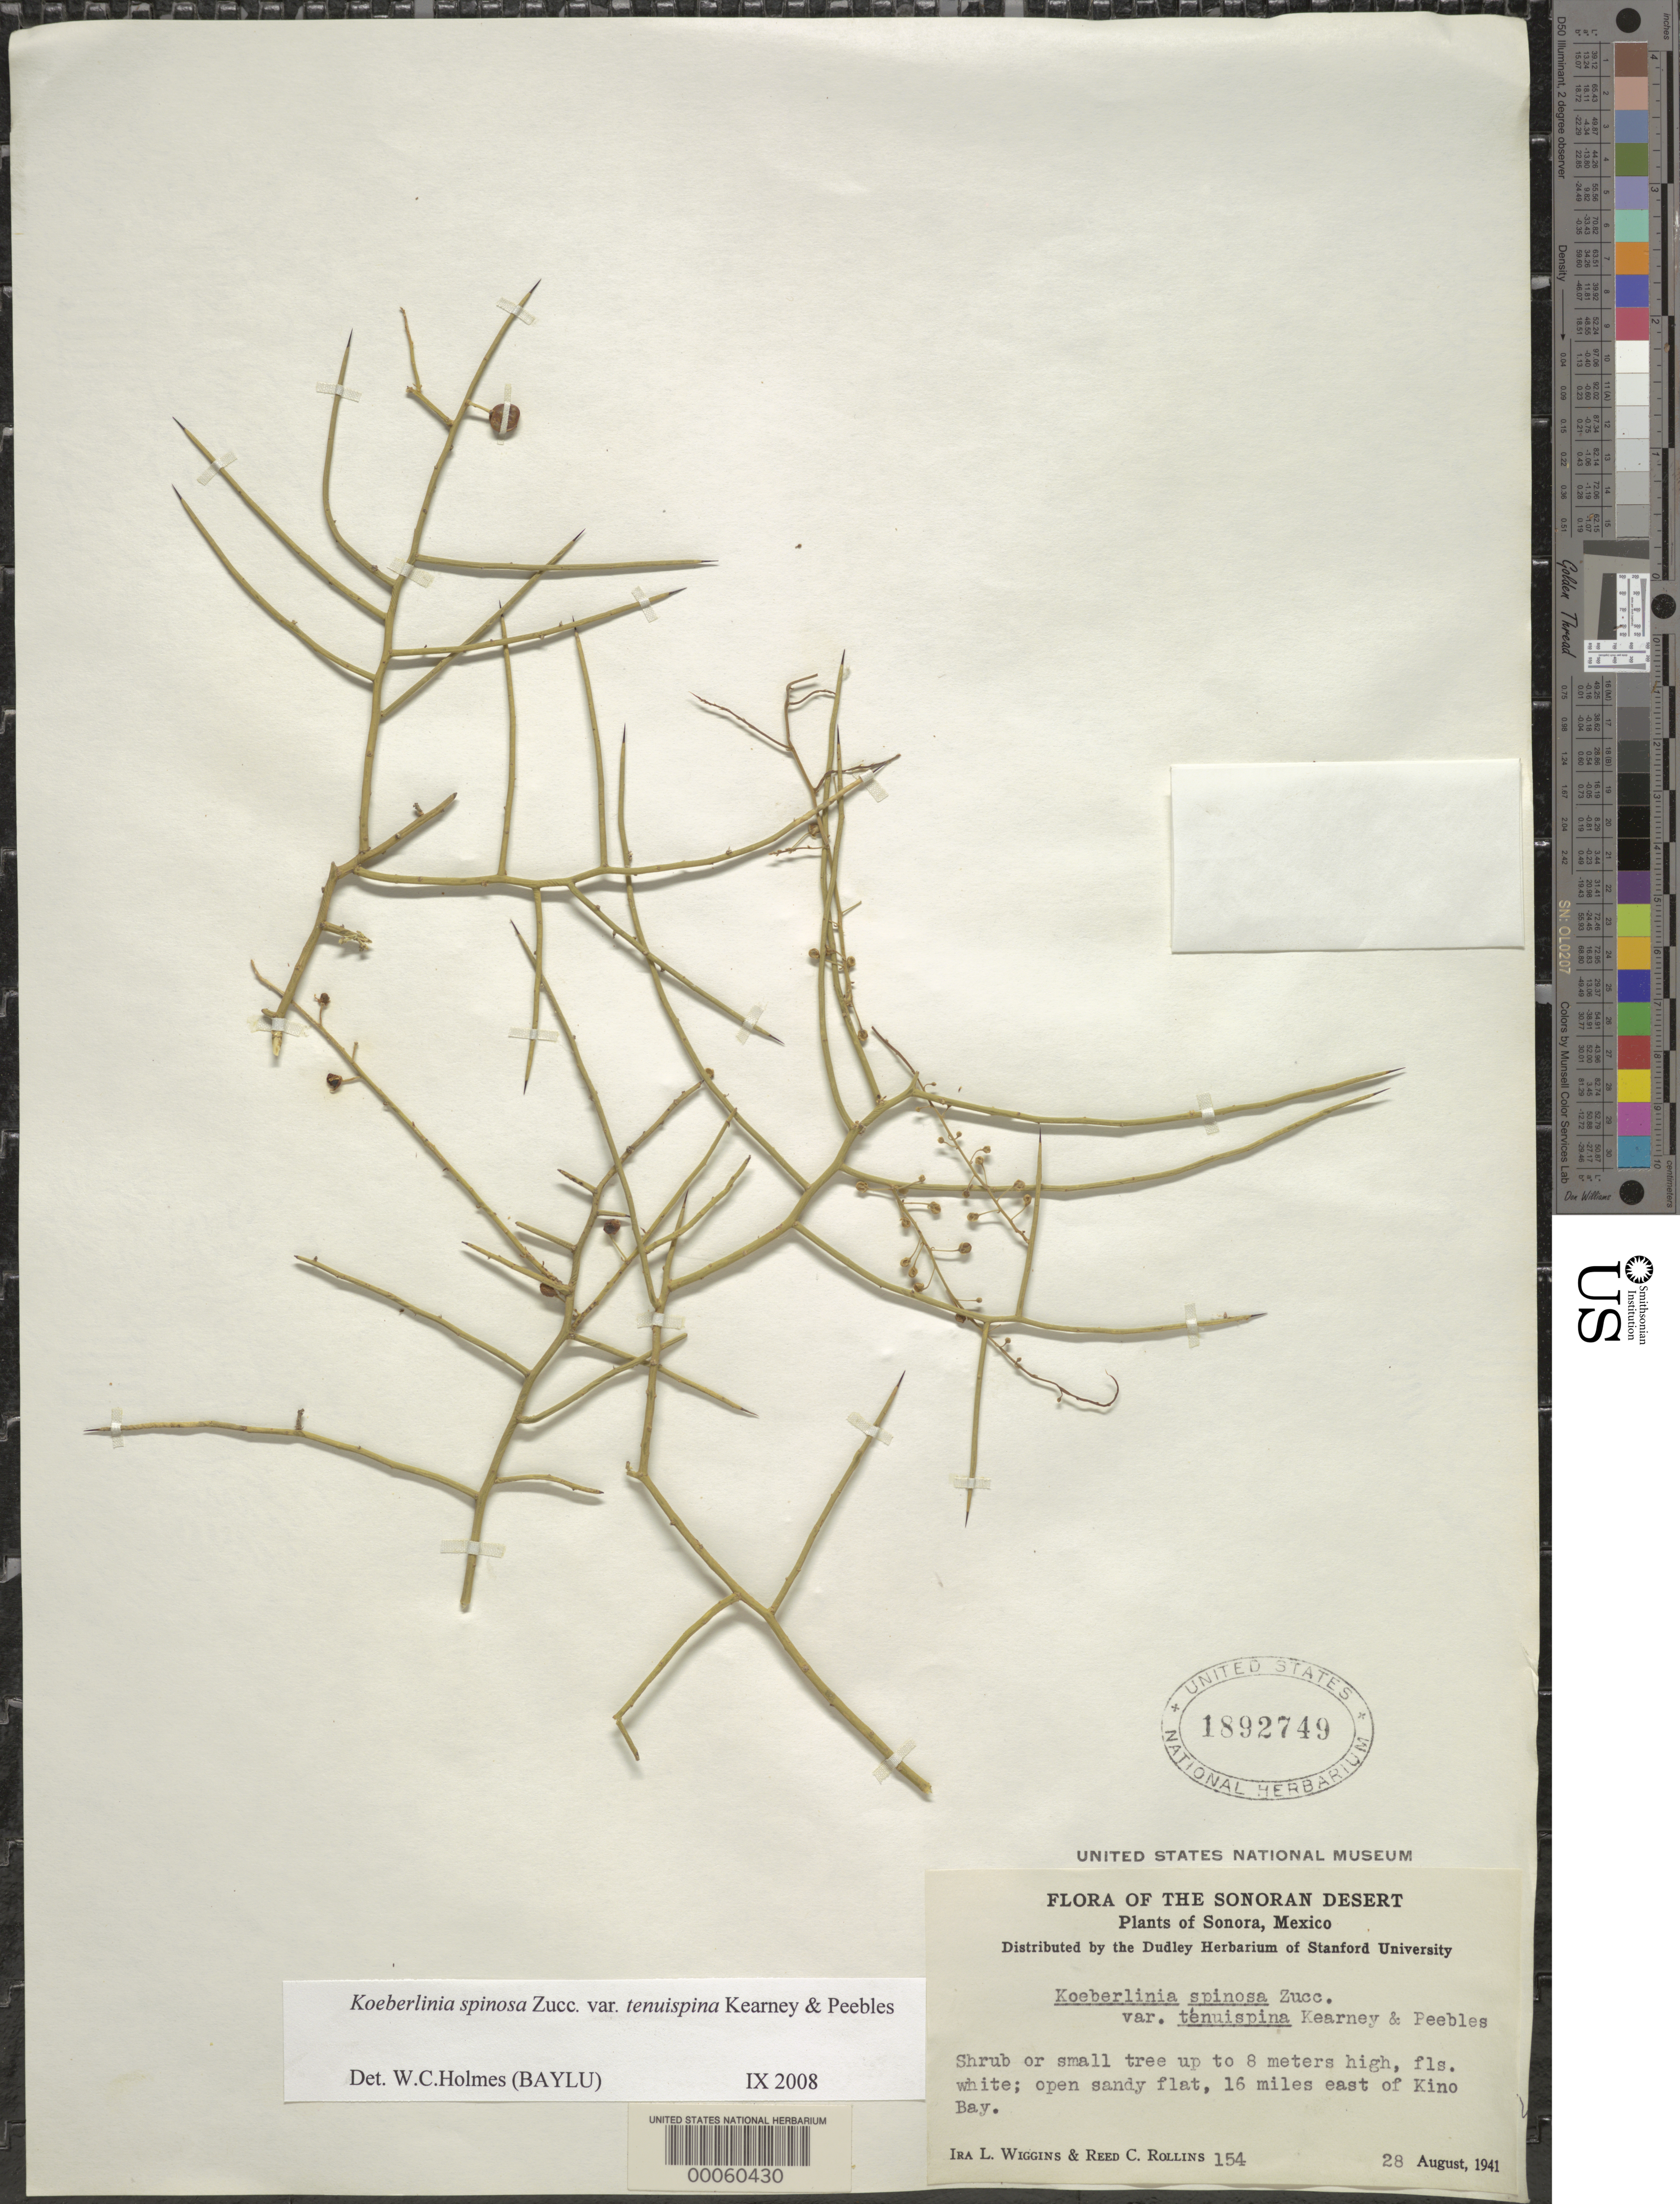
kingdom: Plantae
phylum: Tracheophyta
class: Magnoliopsida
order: Brassicales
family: Koeberliniaceae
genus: Koeberlinia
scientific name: Koeberlinia spinosa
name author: Zucc.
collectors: I. L. Wiggins & R. C. Rollins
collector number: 154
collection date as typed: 28 Aug 1941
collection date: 1941-08-28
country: Mexico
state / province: Sonora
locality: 16 mi E of Kino Bay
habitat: Open sandy flat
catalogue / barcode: US 1892749